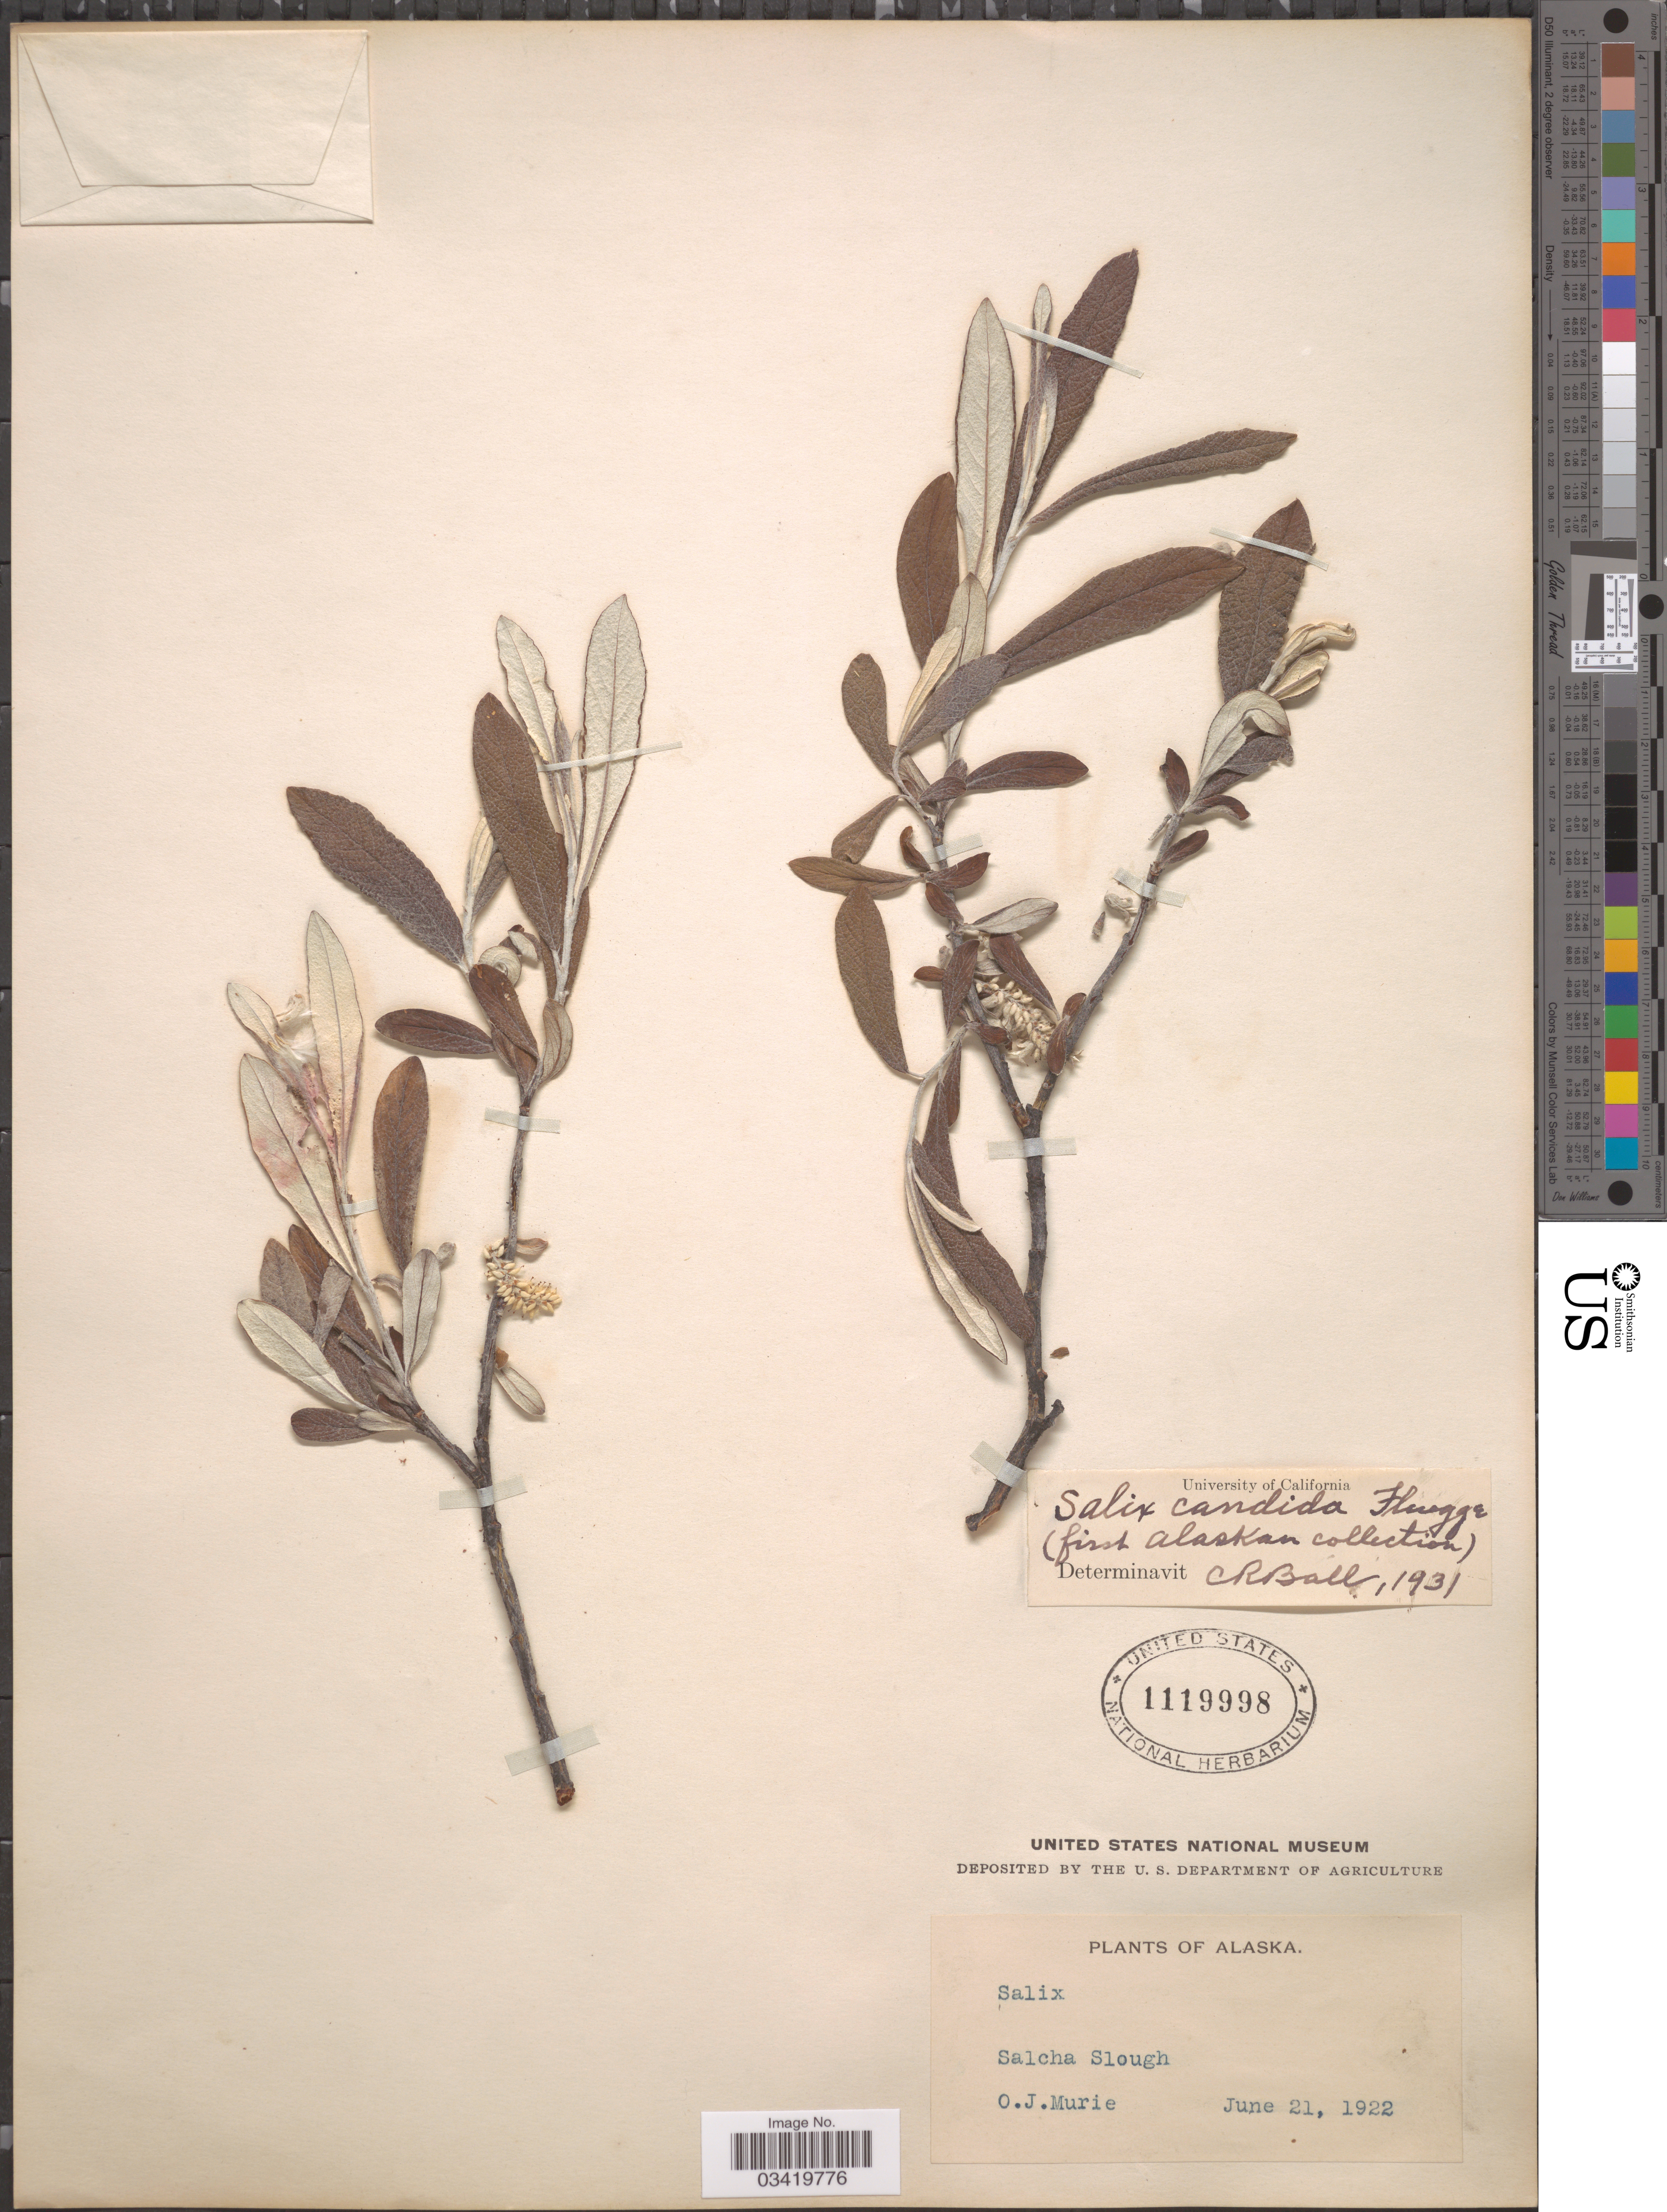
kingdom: Plantae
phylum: Tracheophyta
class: Magnoliopsida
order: Malpighiales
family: Salicaceae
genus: Salix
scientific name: Salix candida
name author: Flüggé ex Willd.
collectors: O. Murie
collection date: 1922-06-21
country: United States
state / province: Alaska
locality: Salcha Slough.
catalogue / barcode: US 1119998